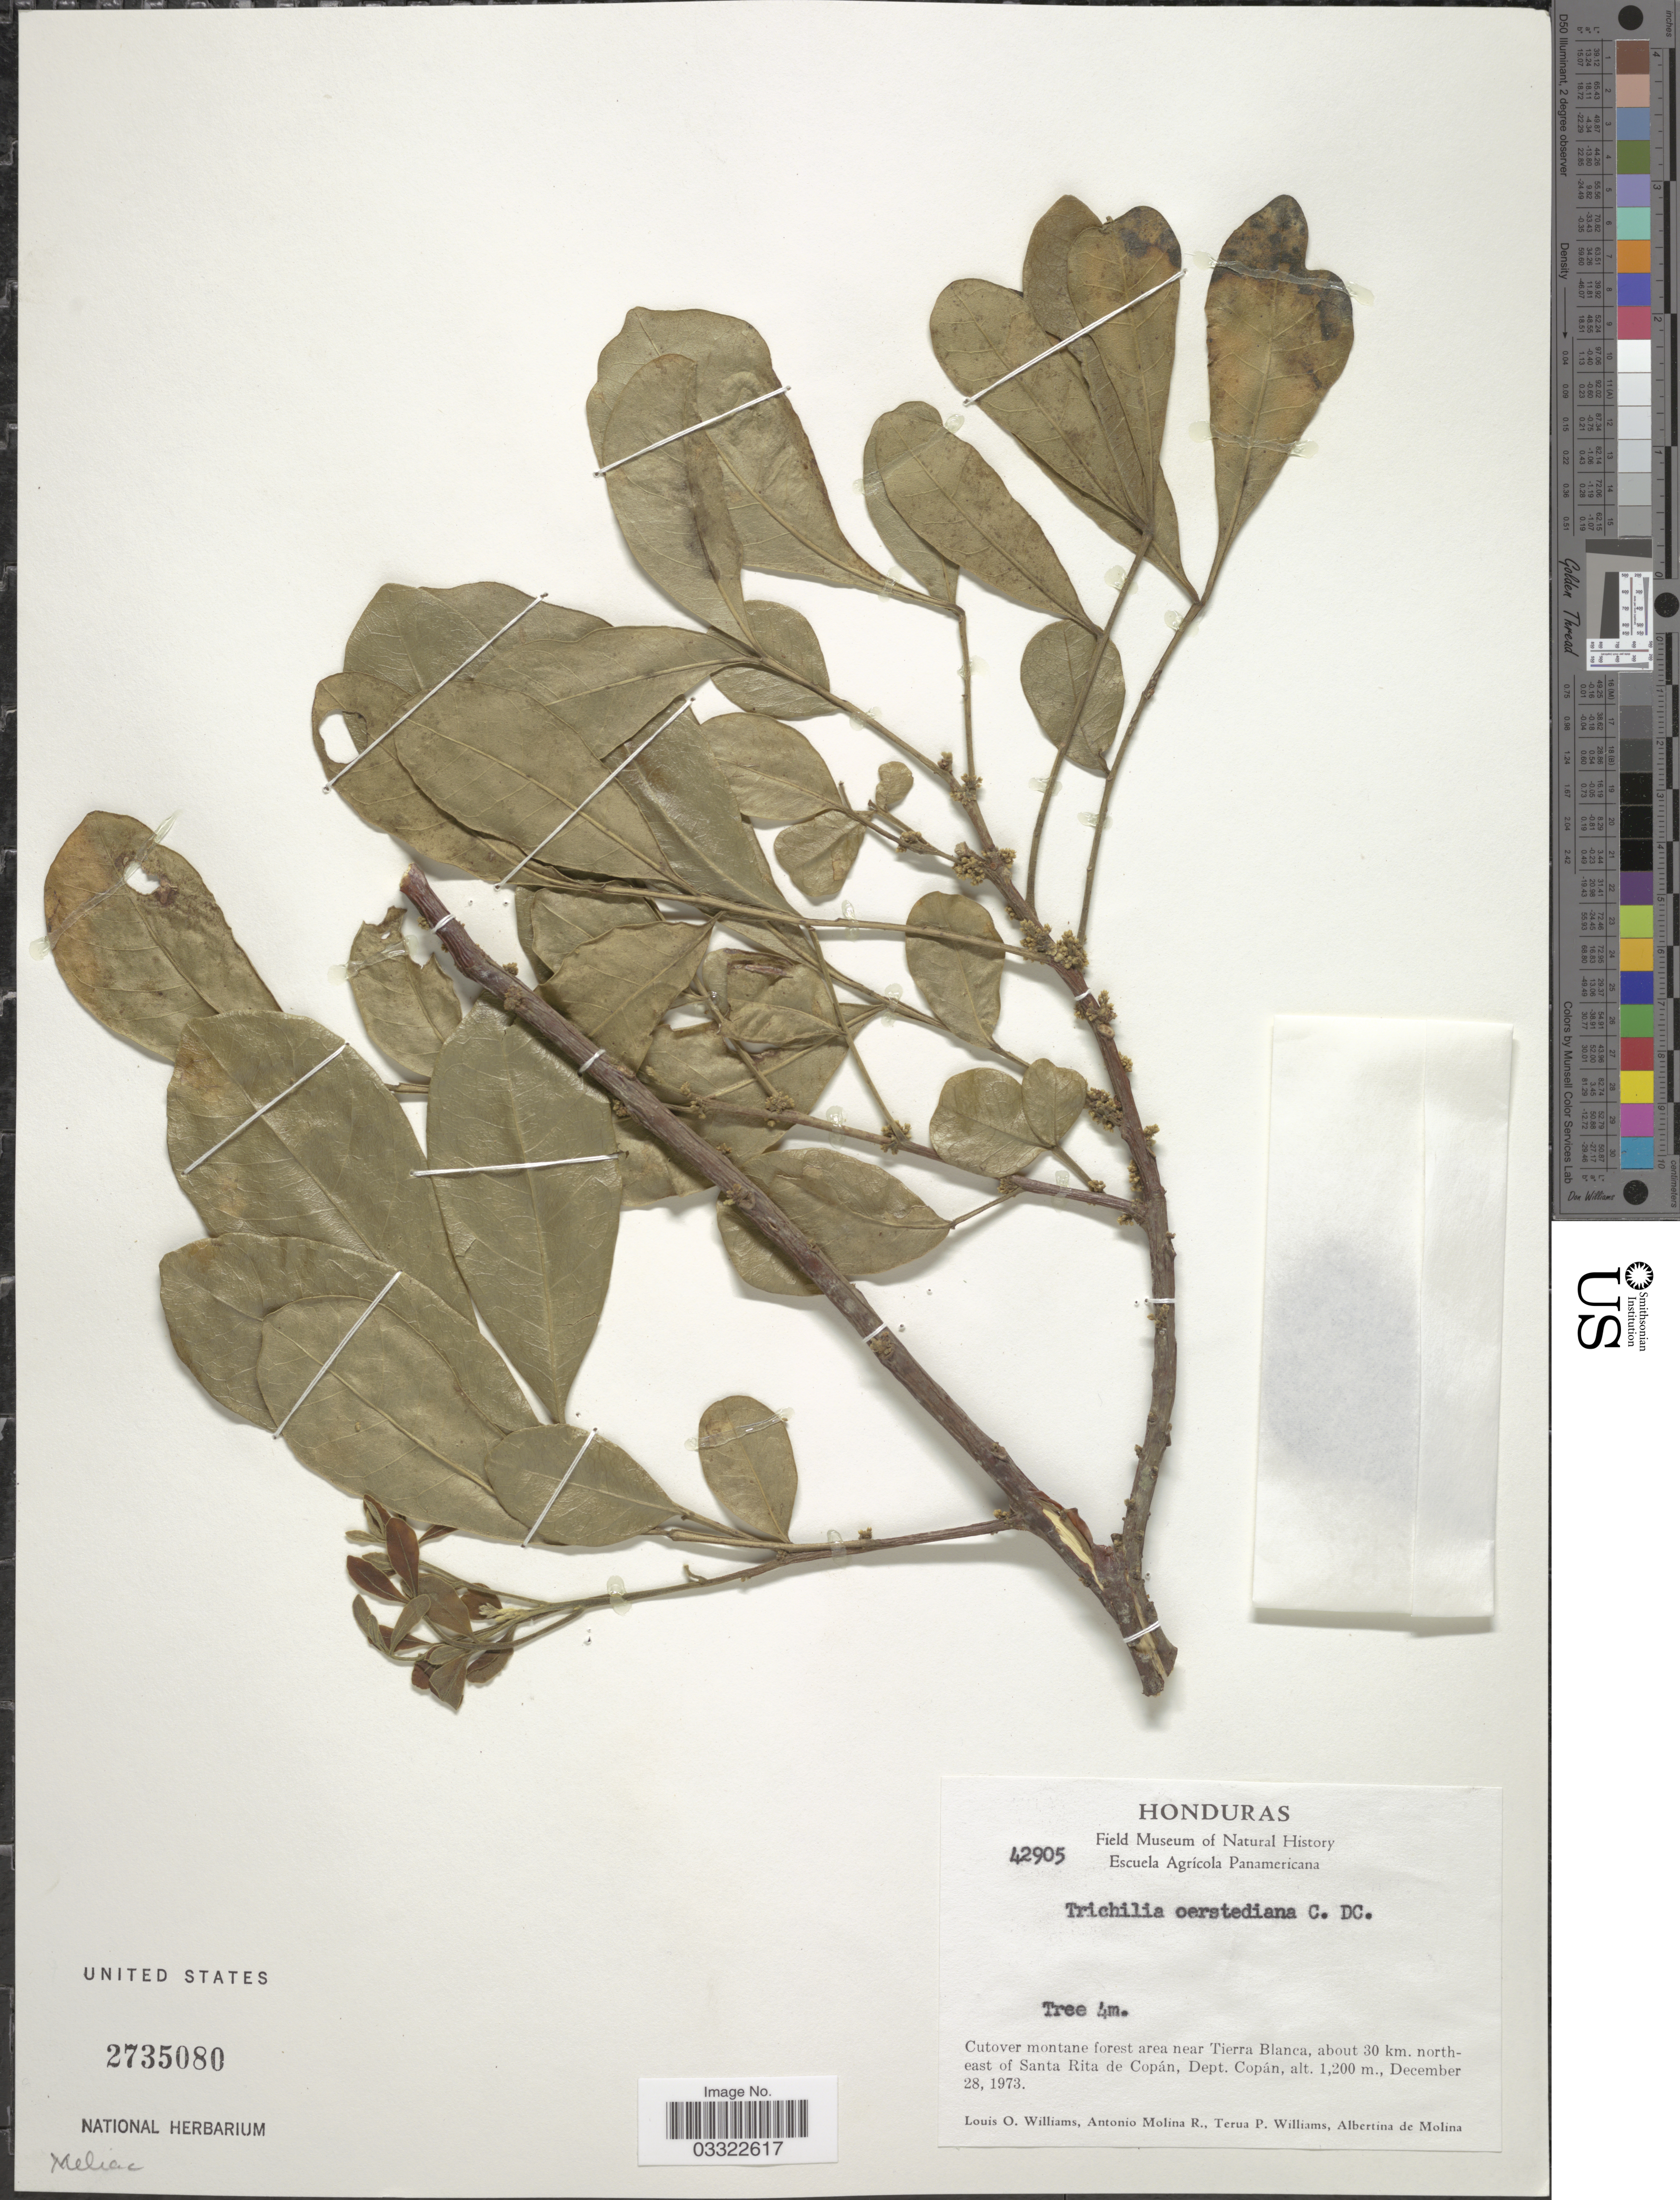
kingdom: Plantae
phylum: Tracheophyta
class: Magnoliopsida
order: Sapindales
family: Meliaceae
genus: Trichilia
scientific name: Trichilia oerstediana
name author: C. DC.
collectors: L. O. Williams, A. Molina R., T. Williams & A. R. Molina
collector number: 42905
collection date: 1973-12-28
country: Honduras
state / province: Copán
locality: Cutover montane forest area near Tierra Blanca, about 30 km. north-east of Santa Rita de Copán, Dept. Copán.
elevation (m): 1200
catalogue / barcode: US 2735080